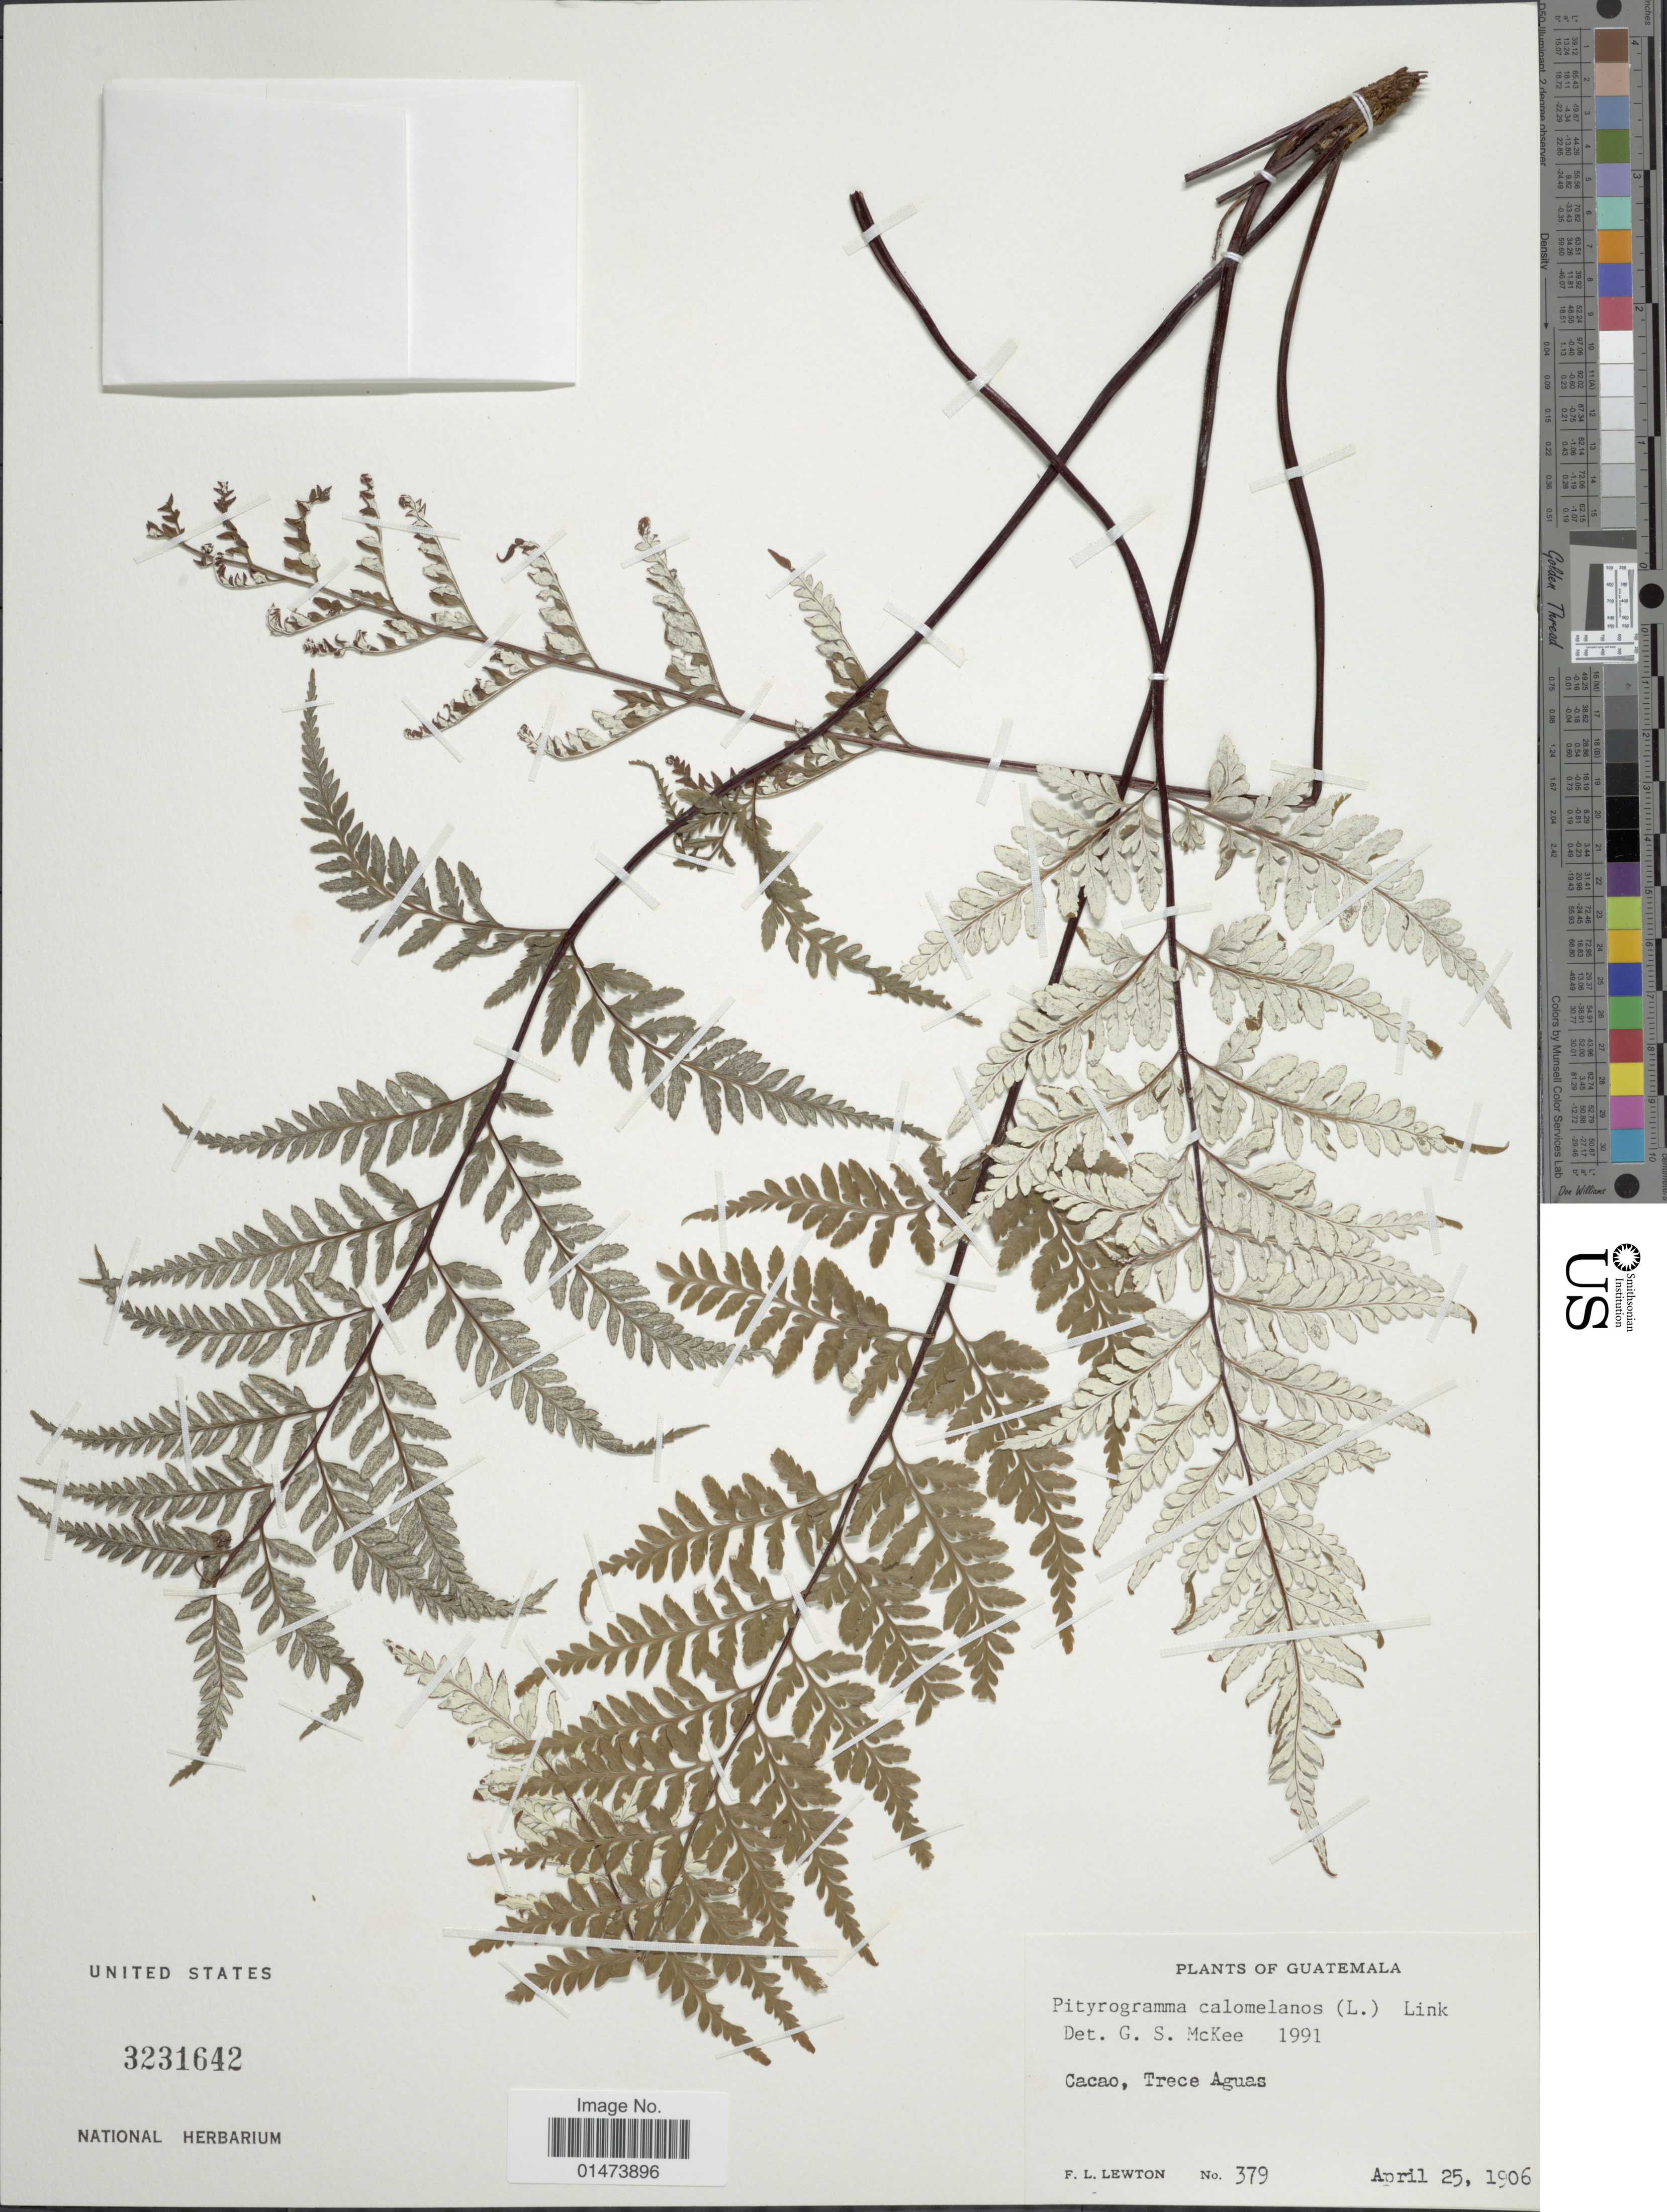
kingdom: Plantae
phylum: Tracheophyta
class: Polypodiopsida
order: Polypodiales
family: Pteridaceae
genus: Pityrogramma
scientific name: Pityrogramma calomelanos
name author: (L.) Link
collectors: F. L. Lewton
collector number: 379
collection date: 1906-05-25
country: Guatemala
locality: Cacao, Trece Aguas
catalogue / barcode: US 3231642